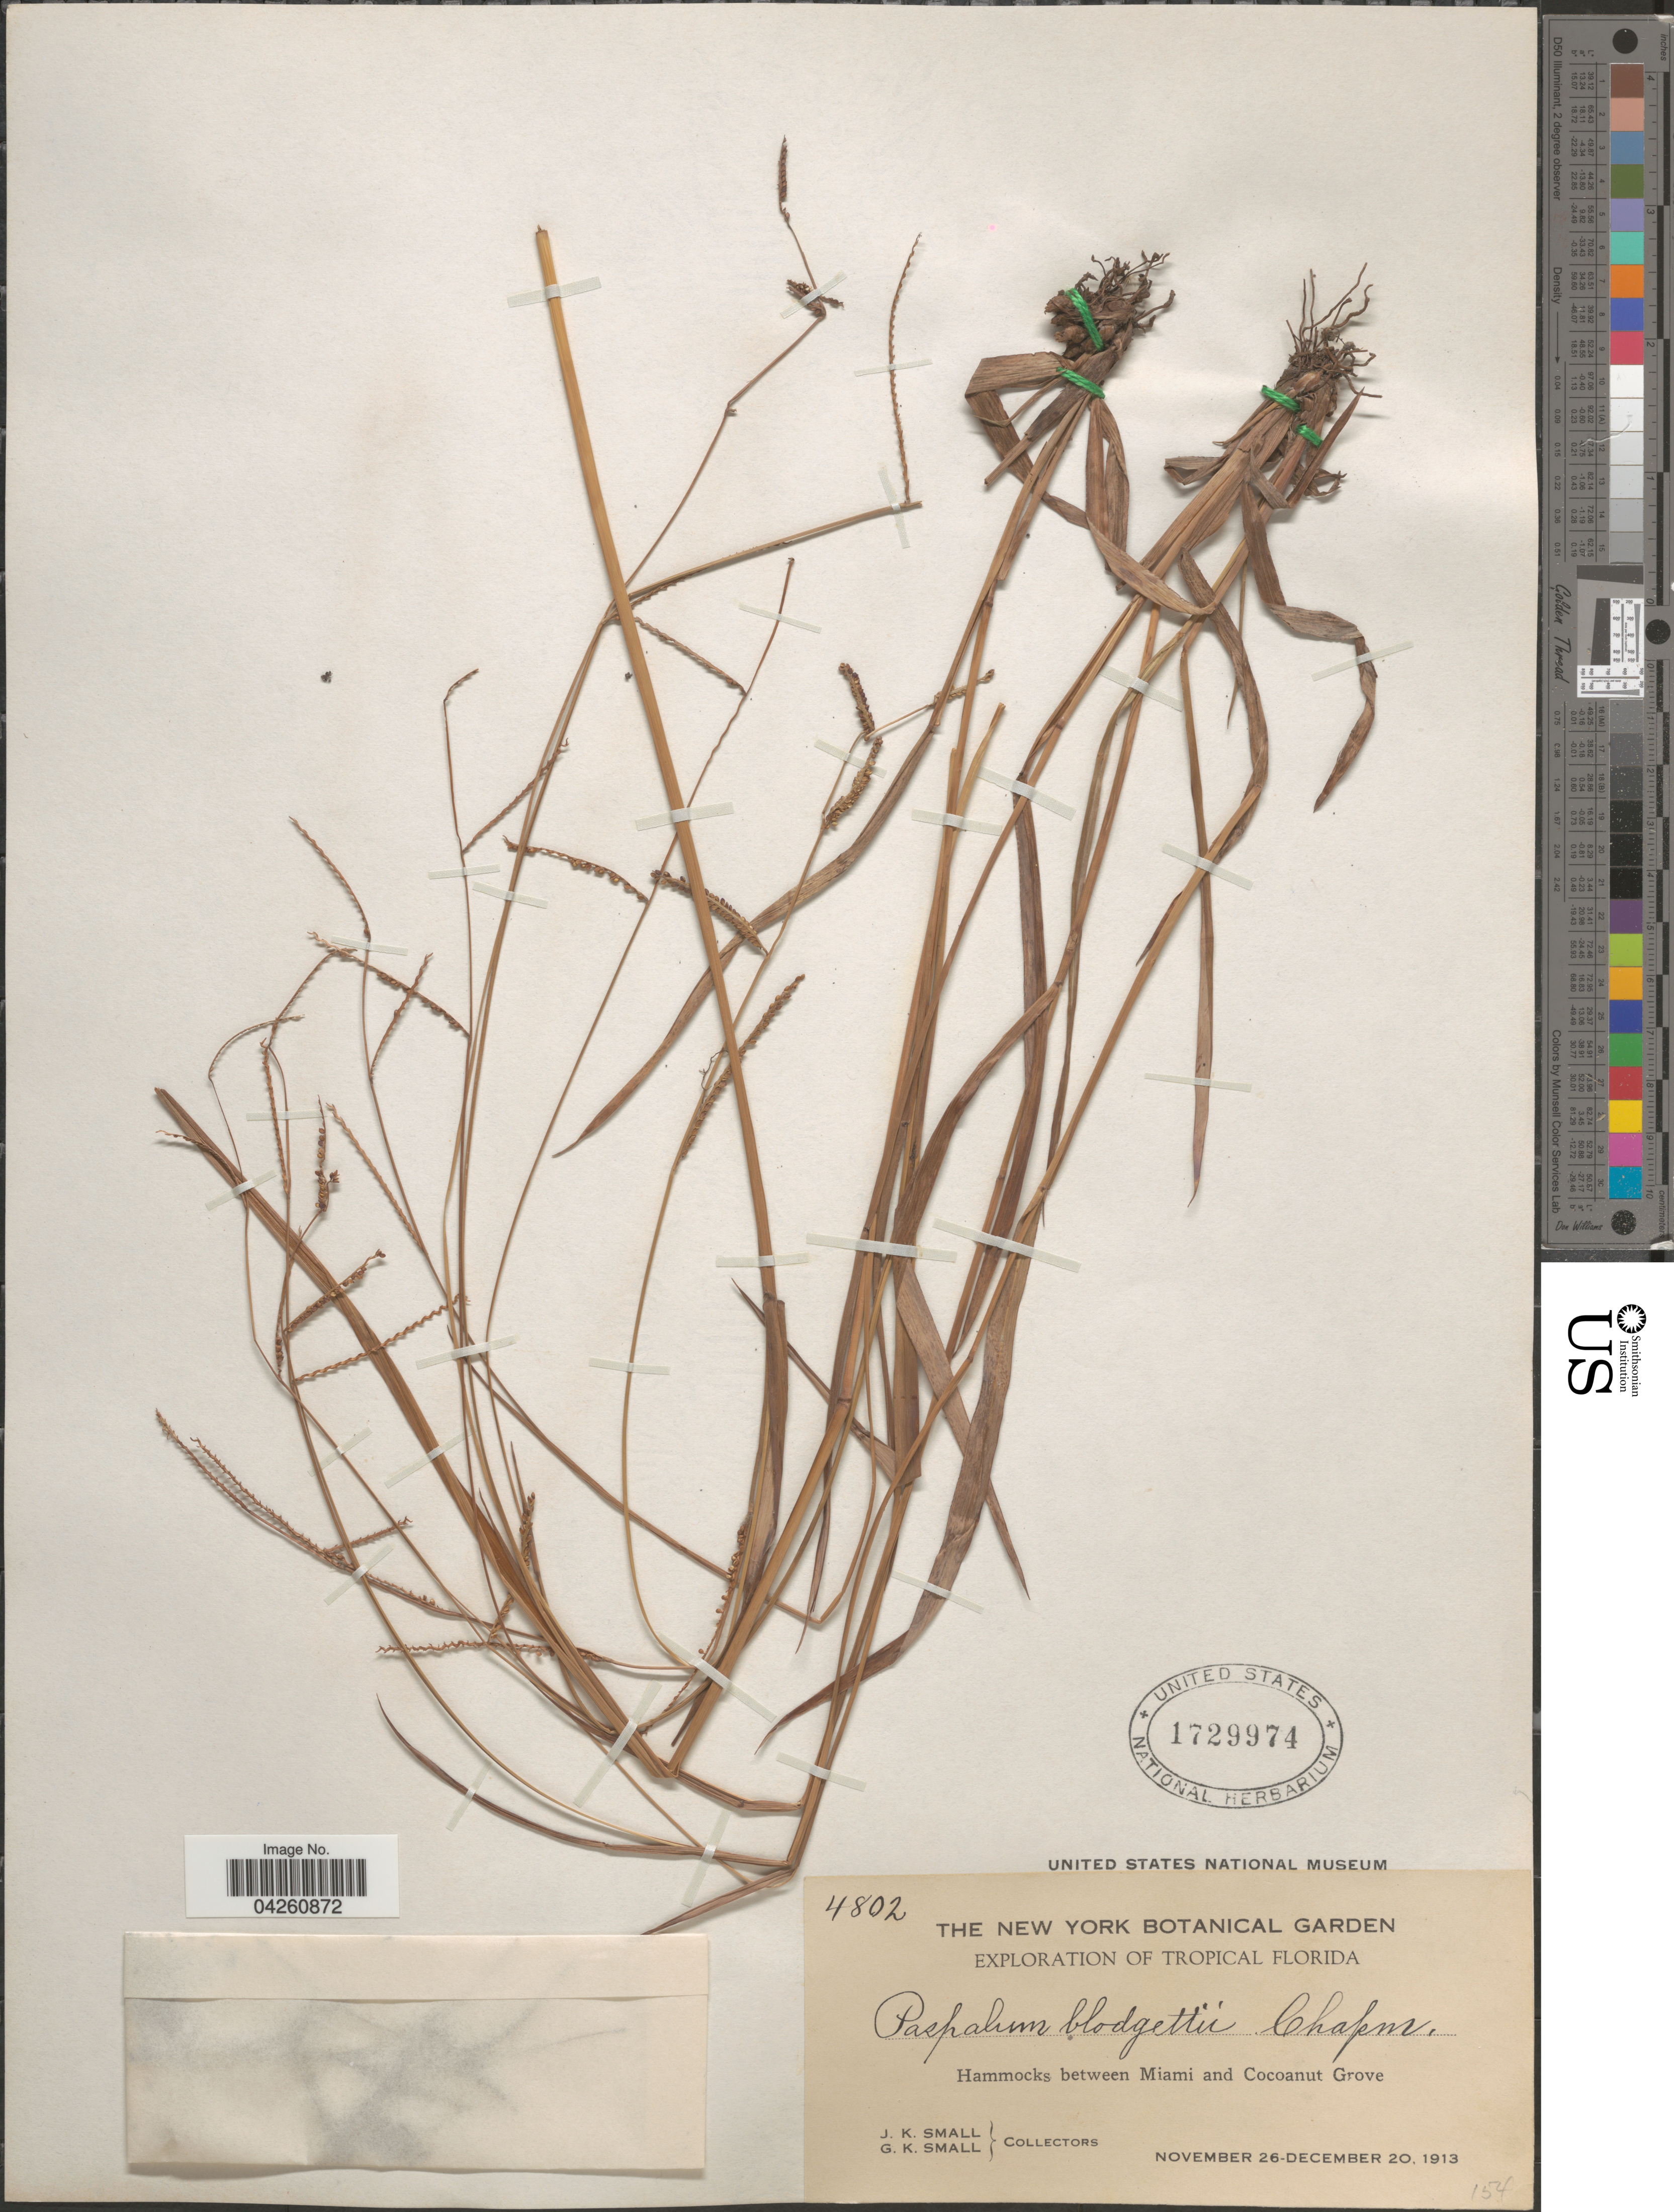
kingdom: Plantae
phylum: Tracheophyta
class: Liliopsida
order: Poales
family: Poaceae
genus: Paspalum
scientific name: Paspalum blodgettii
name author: Chapm.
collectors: J. K. Small & G. K. Small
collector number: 4802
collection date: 1913-11-26/1913-12-20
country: United States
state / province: Florida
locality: Exploration of Tropical Florida. Hammocks between Miami and Cocoanut Grove.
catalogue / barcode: US 1729974